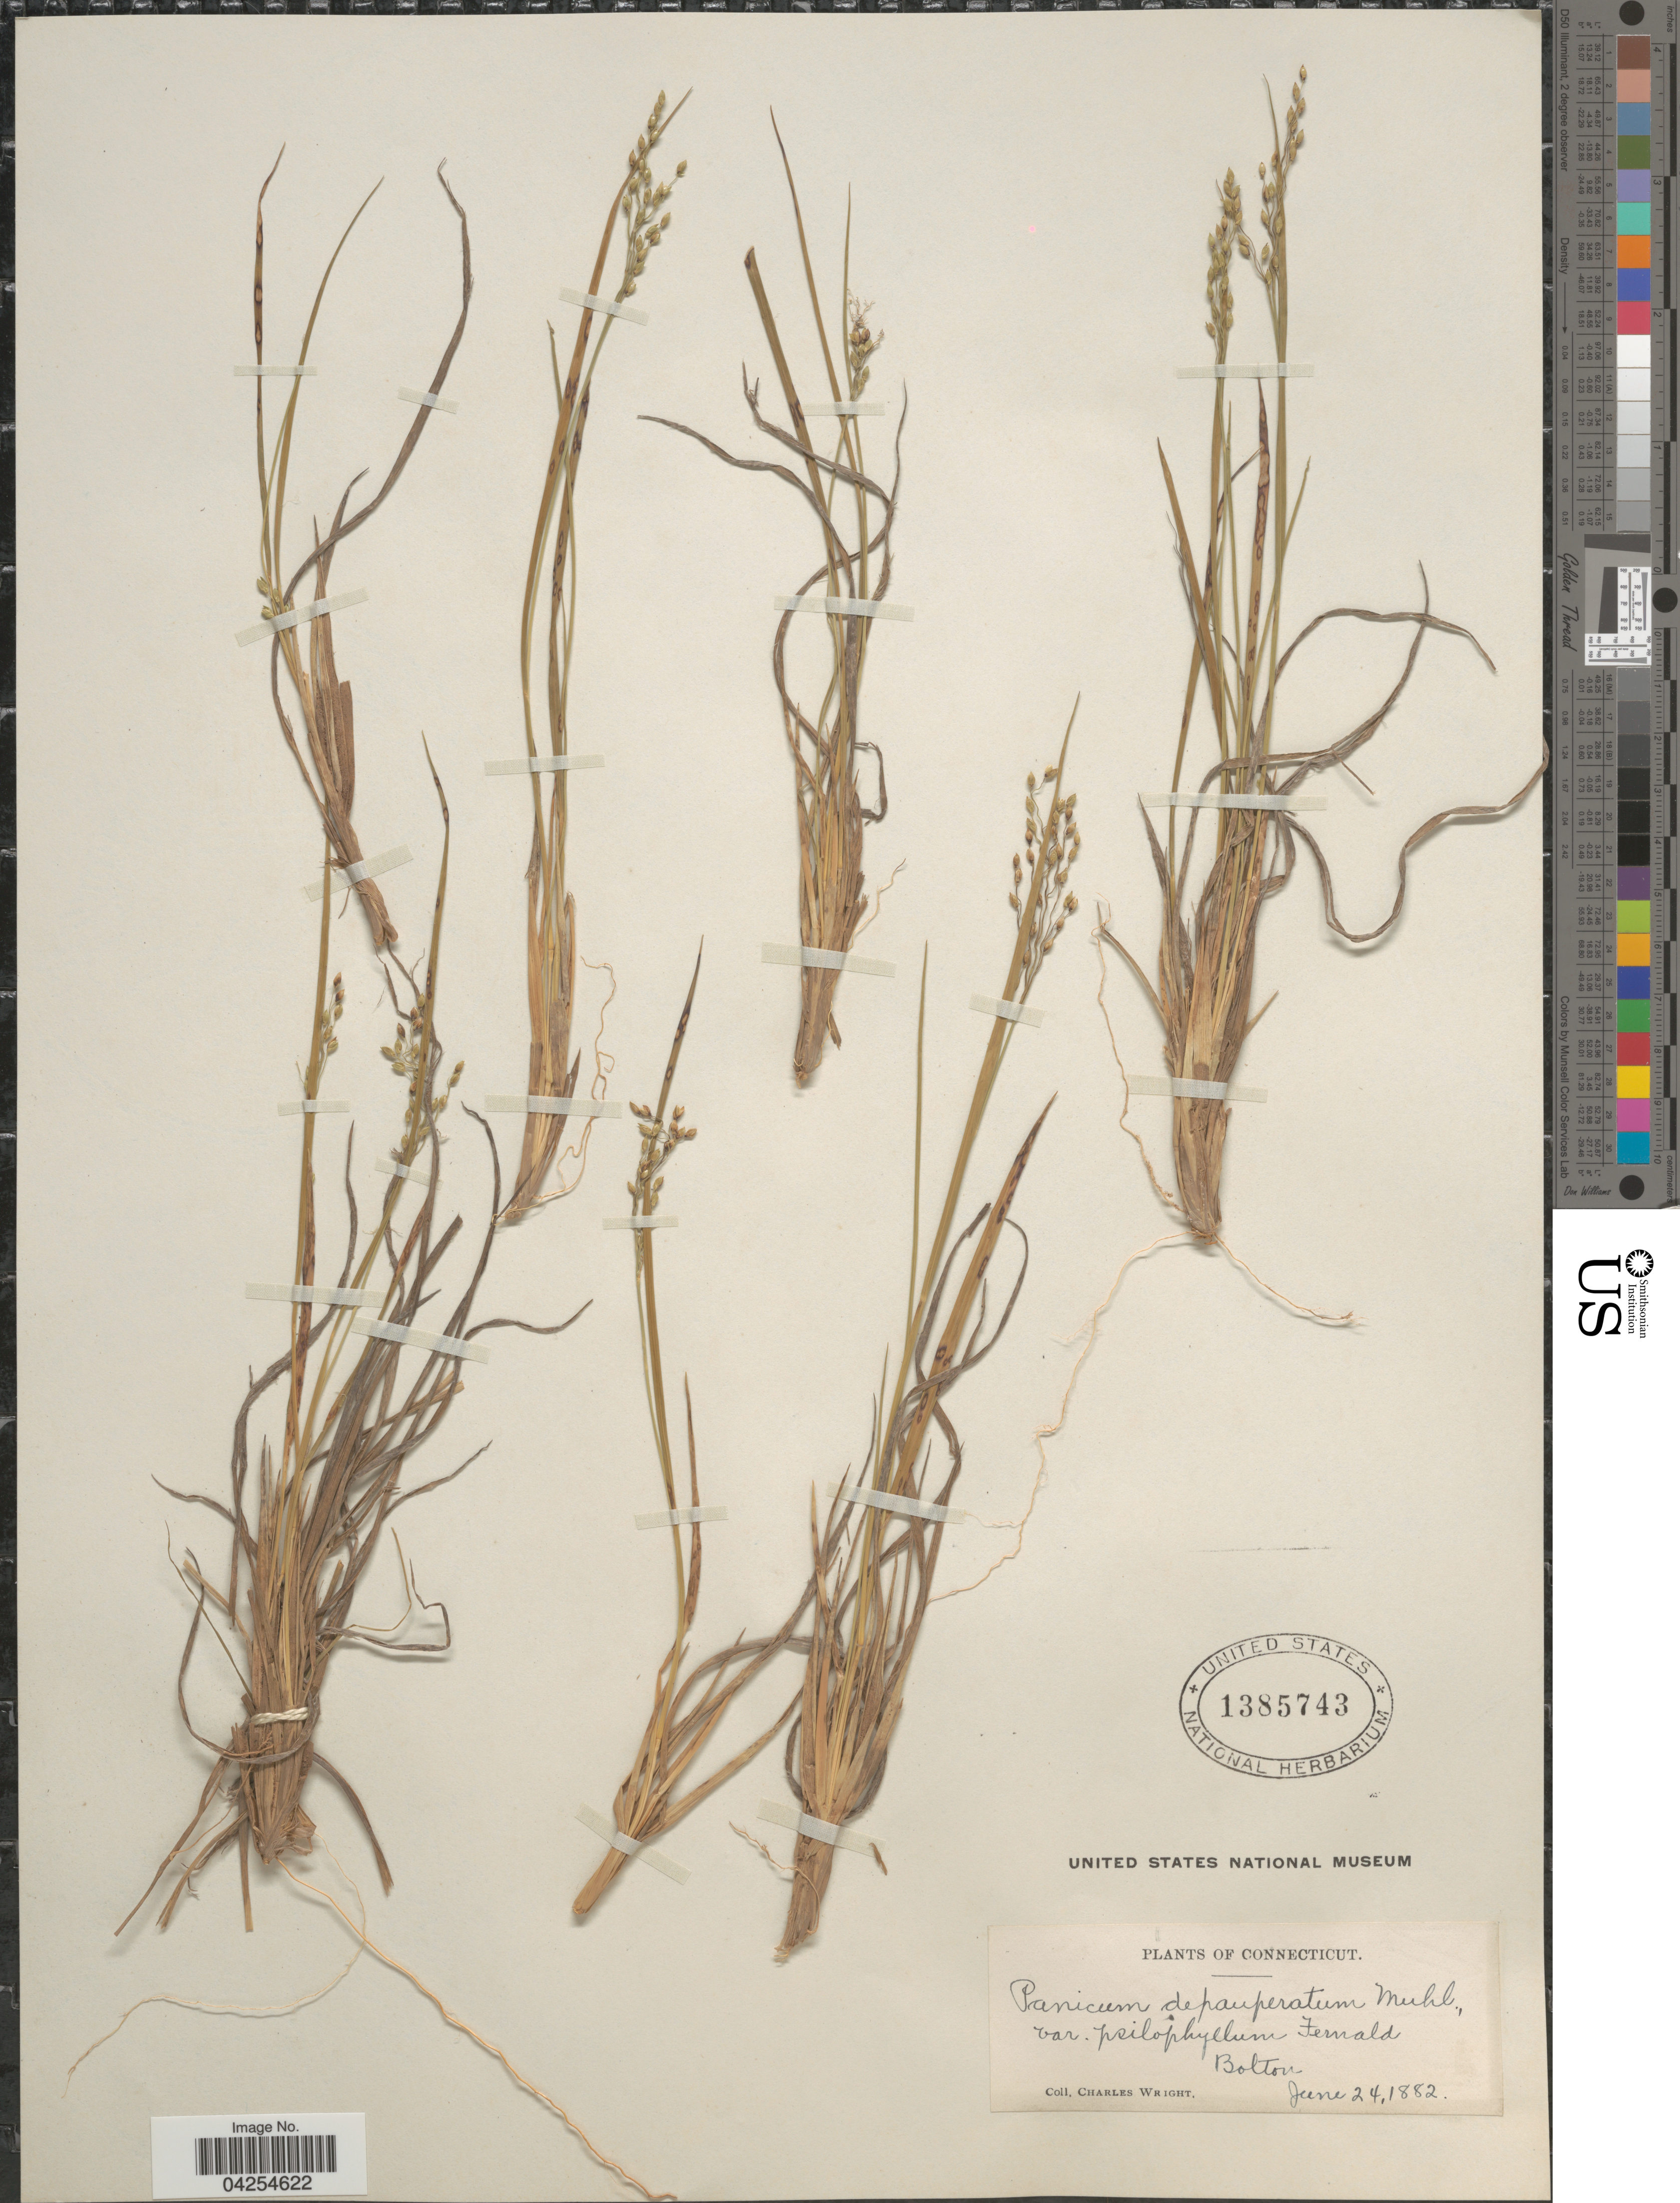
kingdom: Plantae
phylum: Tracheophyta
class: Liliopsida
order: Poales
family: Poaceae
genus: Dichanthelium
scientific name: Dichanthelium depauperatum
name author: (Muhl.) Gould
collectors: C. Wright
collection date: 1882-06-24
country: United States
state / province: Connecticut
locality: Bolton.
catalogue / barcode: US 1385743